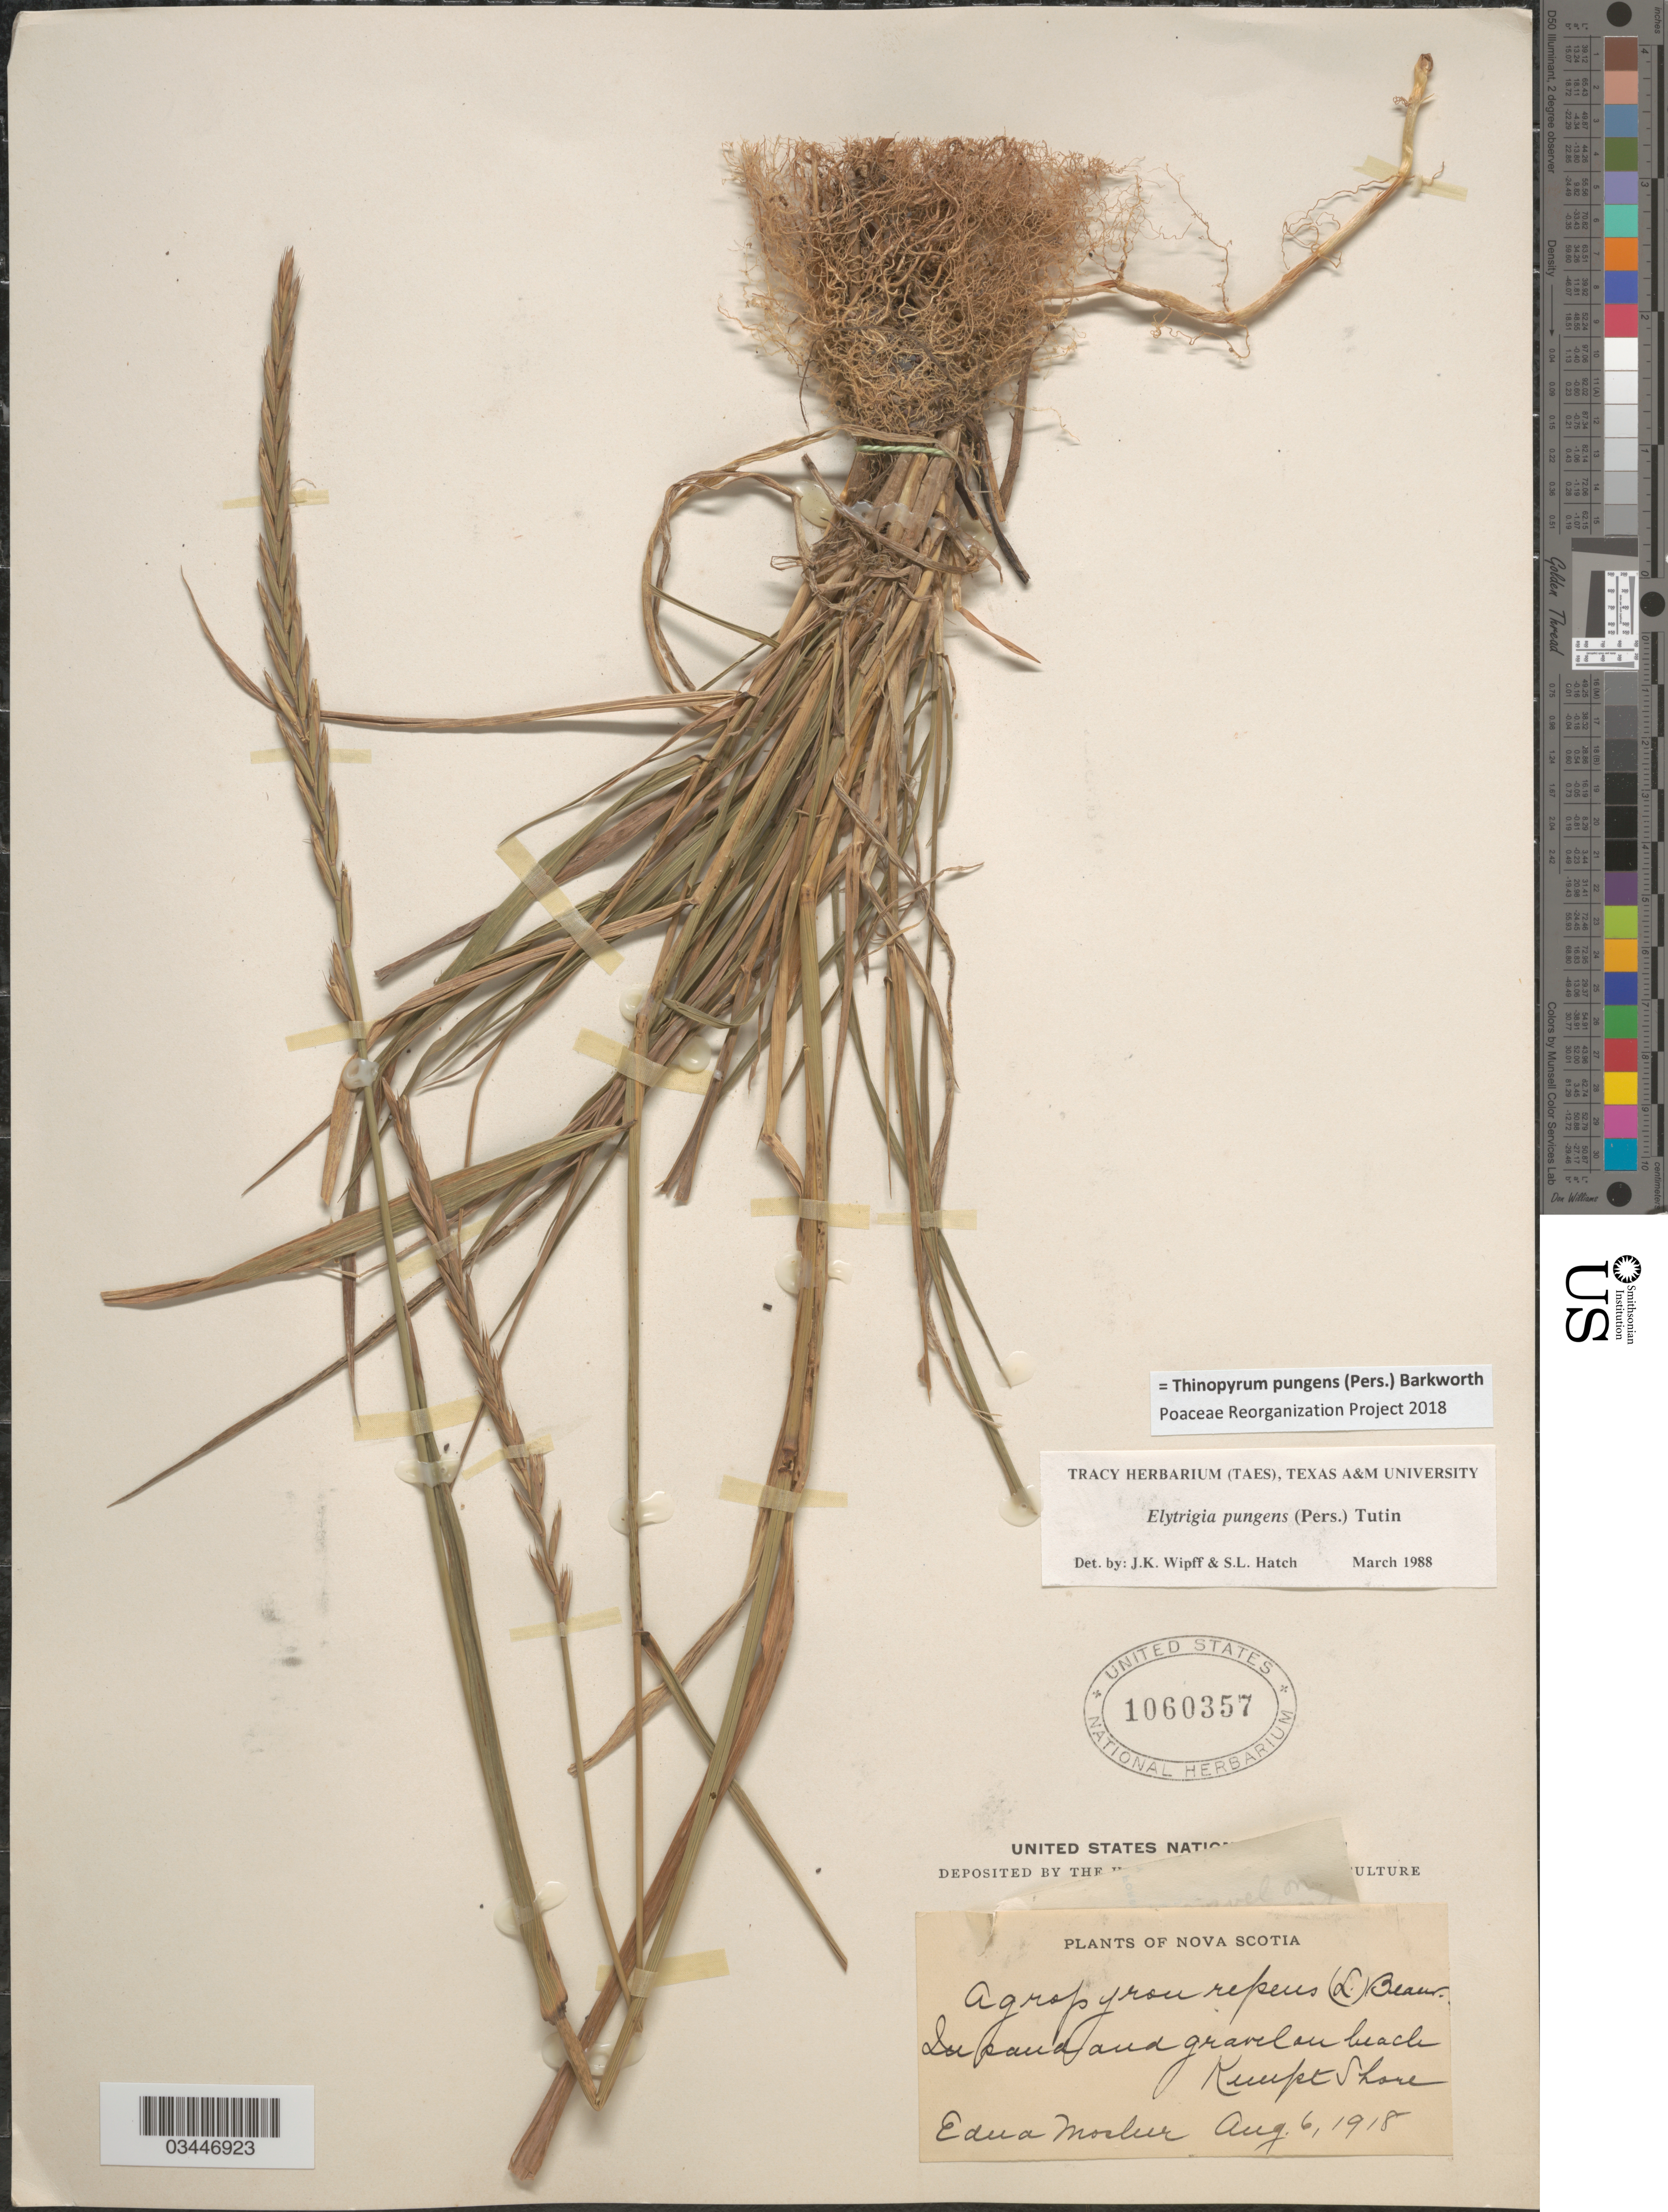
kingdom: Plantae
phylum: Tracheophyta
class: Liliopsida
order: Poales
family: Poaceae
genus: Thinopyrum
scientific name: Thinopyrum pungens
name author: (Pers.) Barkworth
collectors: E. Mosher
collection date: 1918-08-06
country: Canada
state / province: Nova Scotia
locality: In sand and gravel on beach. Kempt Shore.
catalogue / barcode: US 1060357